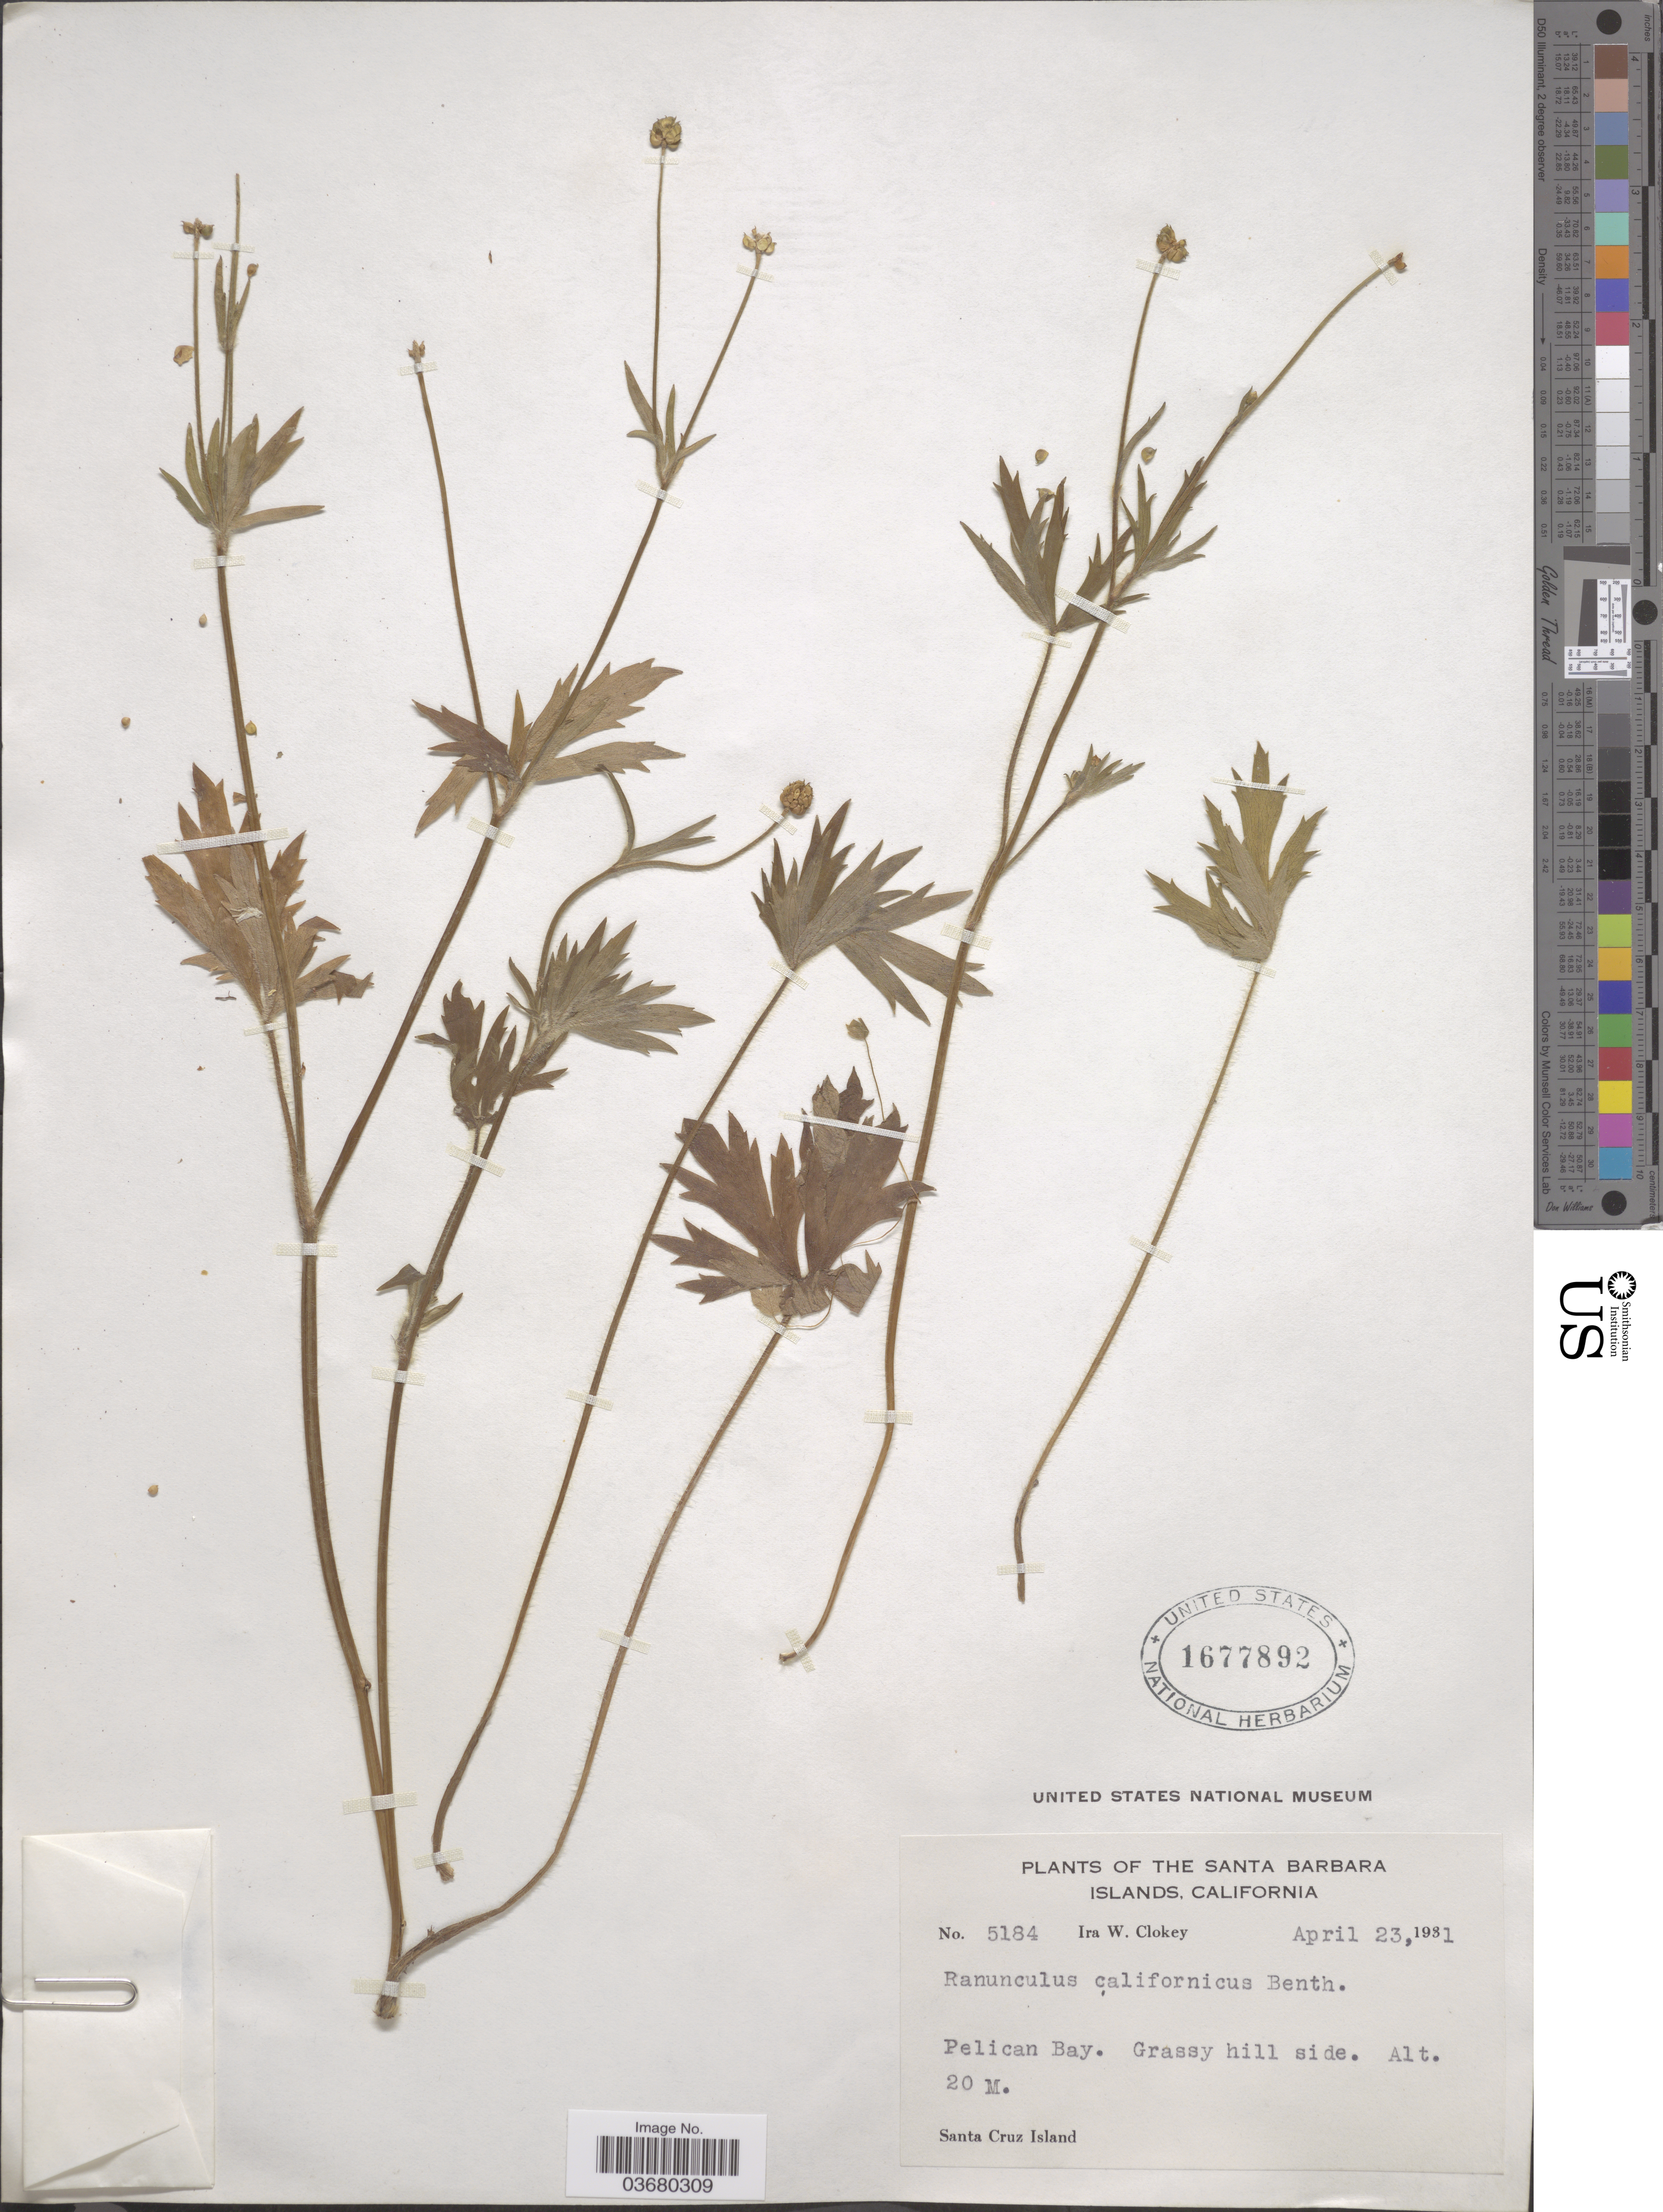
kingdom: Plantae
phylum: Tracheophyta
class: Magnoliopsida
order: Ranunculales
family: Ranunculaceae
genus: Ranunculus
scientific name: Ranunculus californicus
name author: Benth.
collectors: I. W. Clokey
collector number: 5184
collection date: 1931-04-23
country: United States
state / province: California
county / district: Santa Barbara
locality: The Santa Barbara Islands. Pelican Bay. Santa Cruz Island.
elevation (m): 20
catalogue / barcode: US 1677892